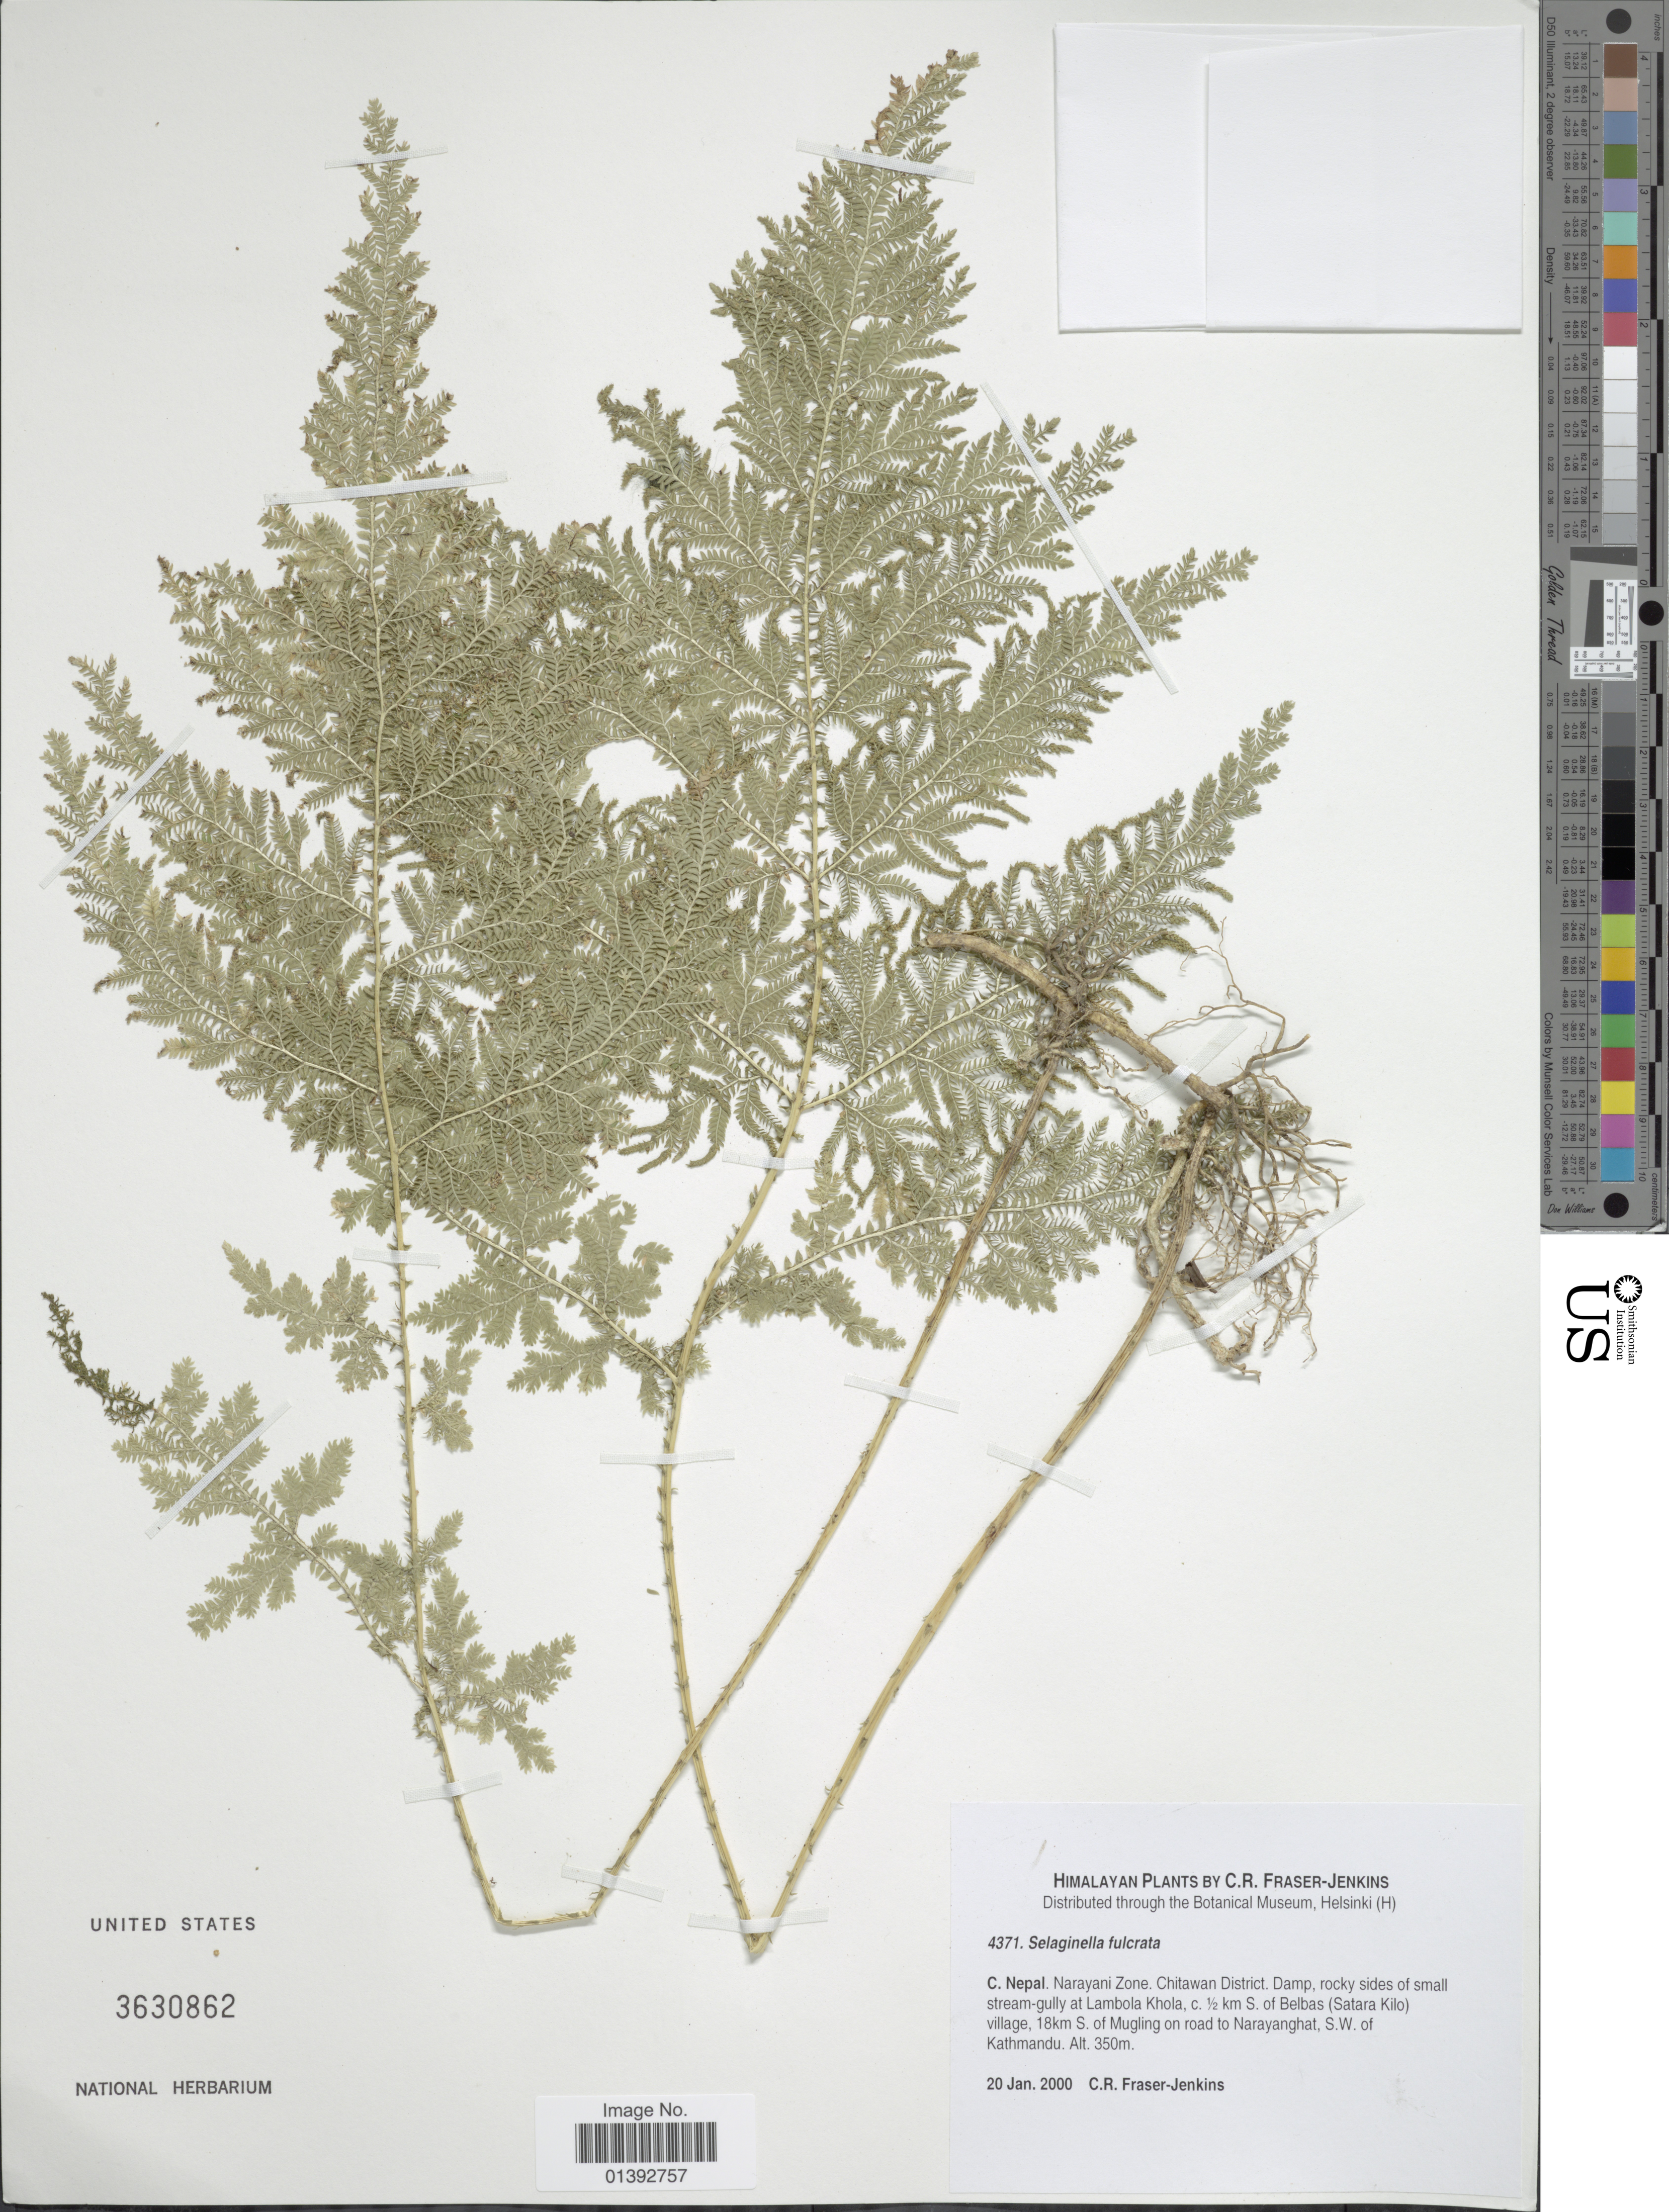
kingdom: Plantae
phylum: Tracheophyta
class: Lycopodiopsida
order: Selaginellales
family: Selaginellaceae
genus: Selaginella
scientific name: Selaginella fulcrata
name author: (Buch.-Ham. ex D. Don) Spring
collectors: C. R. Fraser-Jenkins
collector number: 4371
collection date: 2000-01-20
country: Nepal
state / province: Narayani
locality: C. Nepal, Chitawan District, Lambola Khola, c. ½ km S of Belbas (Satara Kilo) village, 18km S of Mugling on road to Narayanghat, S.W. of Kathmandu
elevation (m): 350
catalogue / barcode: US 3630862